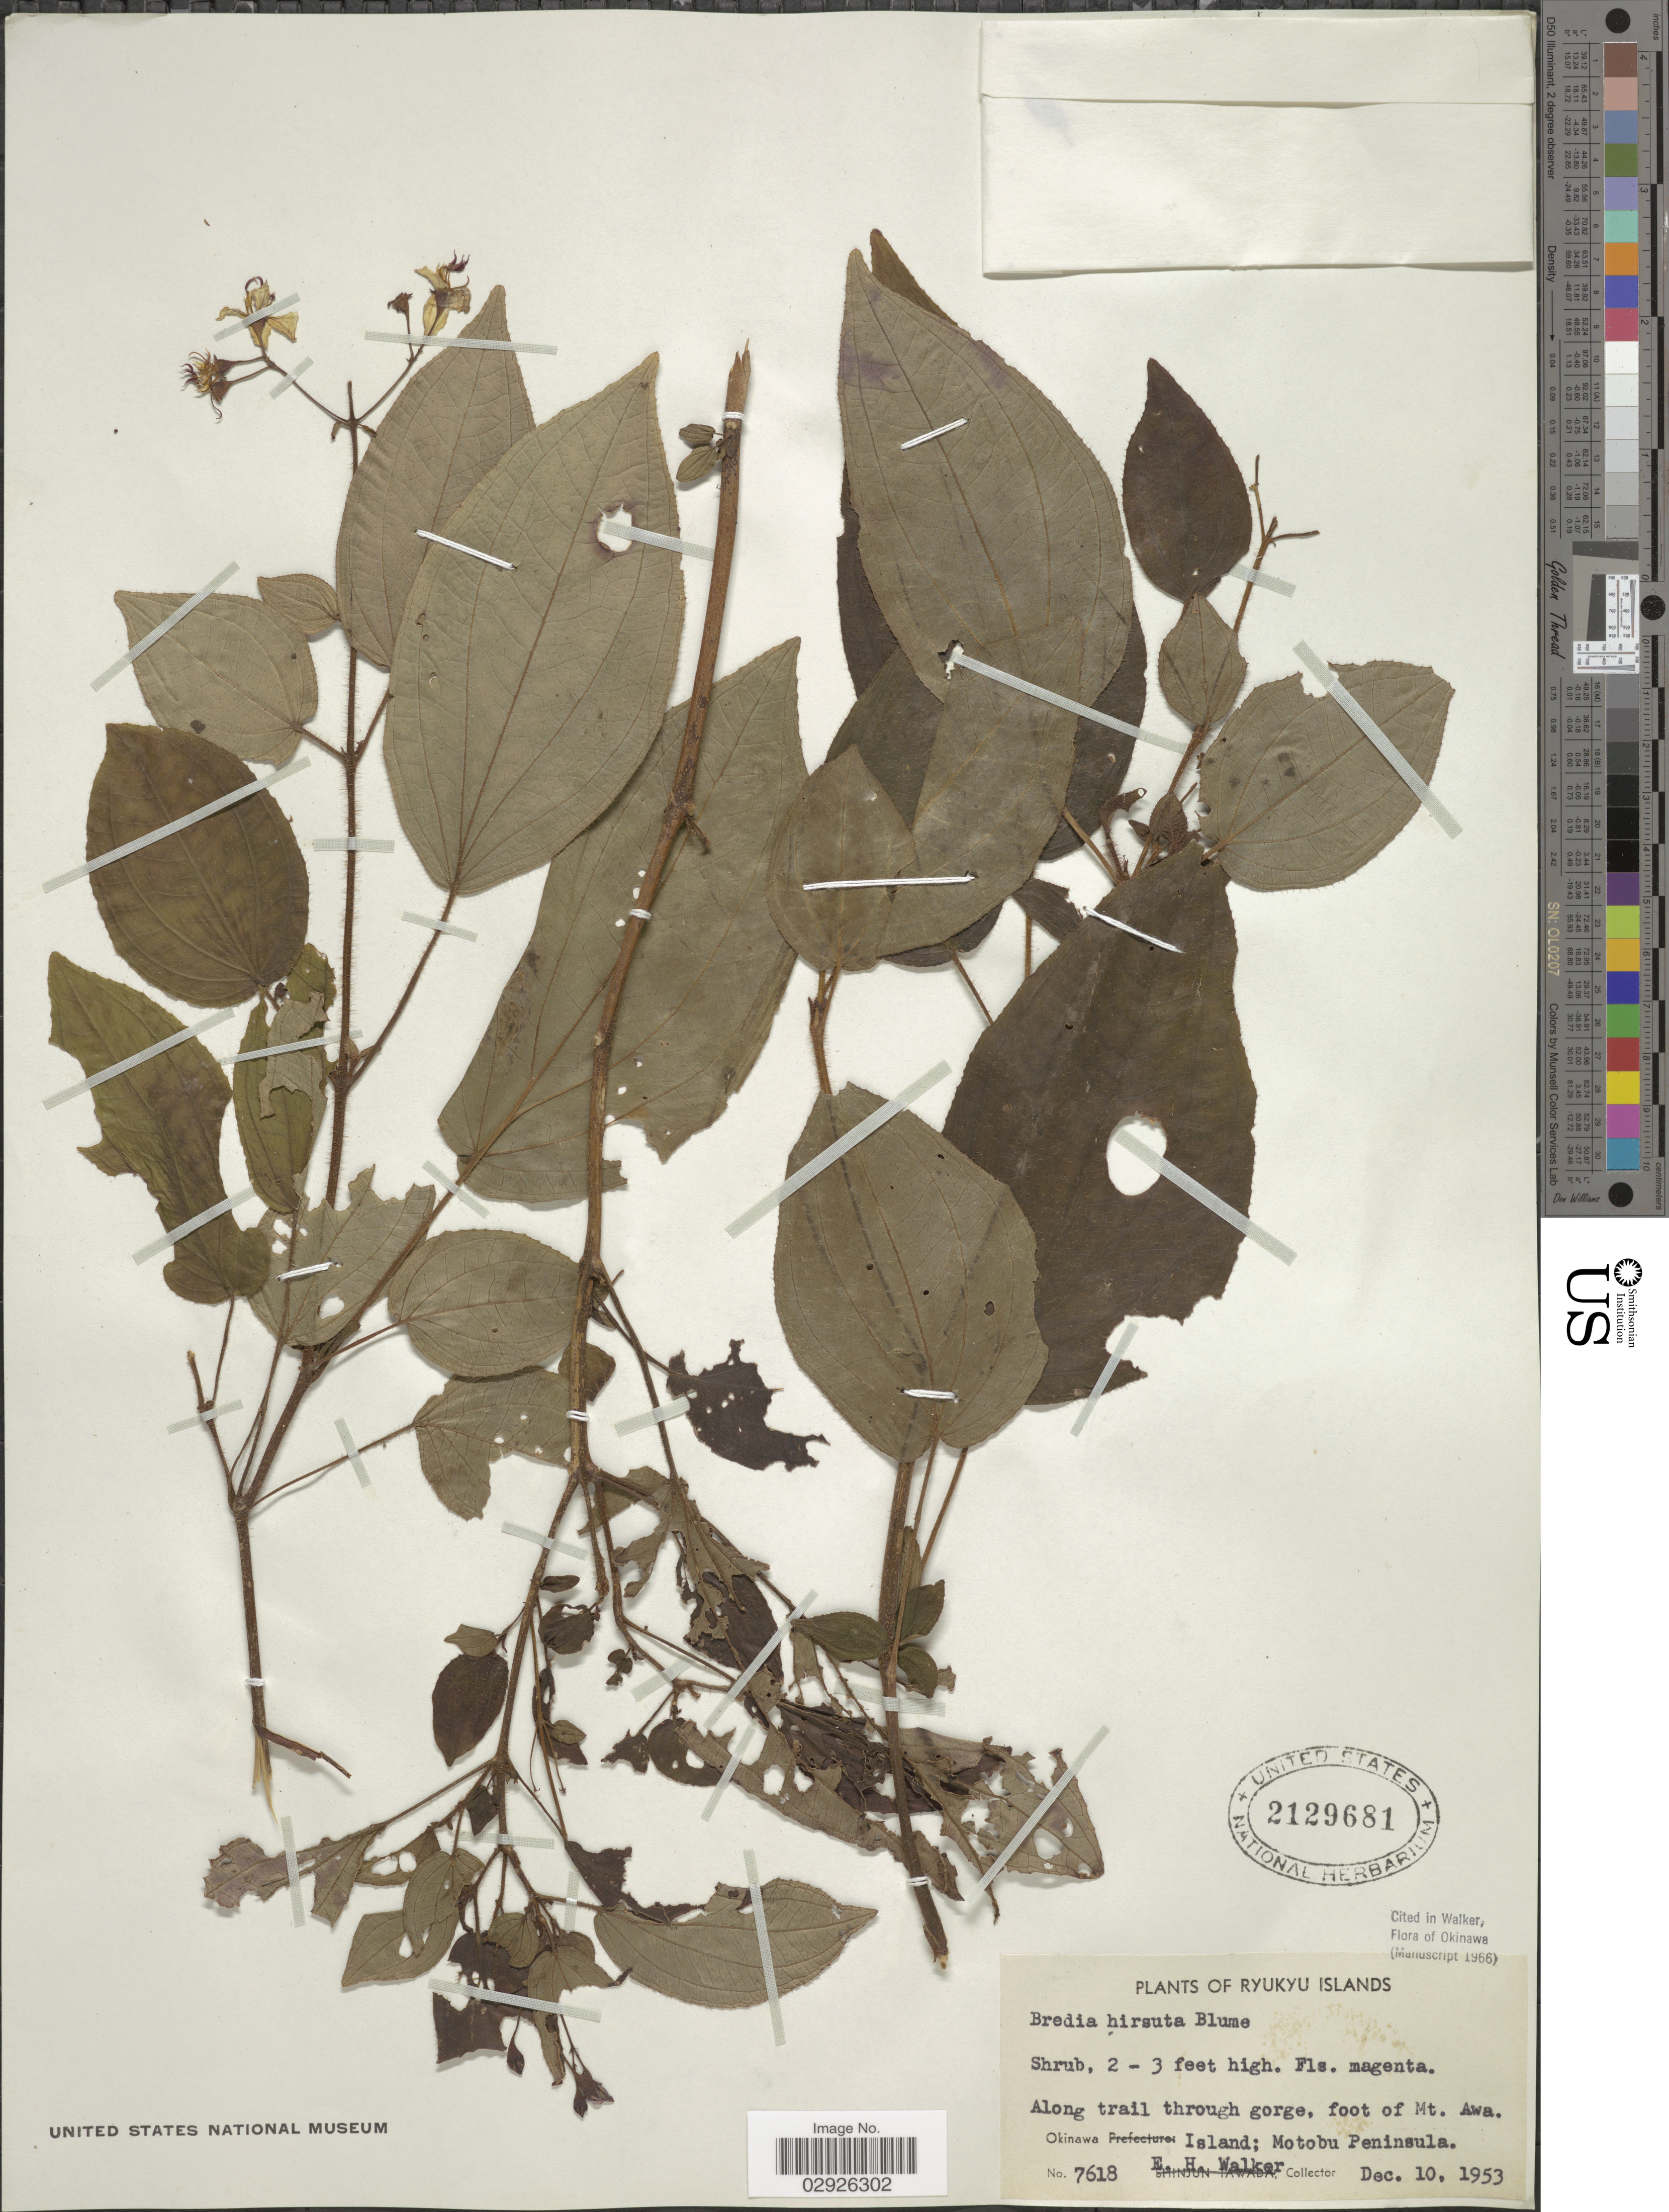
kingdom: Plantae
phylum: Tracheophyta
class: Magnoliopsida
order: Myrtales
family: Melastomataceae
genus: Bredia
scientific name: Bredia hirsuta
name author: Blume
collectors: E. H. Walker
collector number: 7618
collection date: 1953-12-10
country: Japan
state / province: Okinawa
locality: Ryukyu Islands, Along trail through gorge, foot of Mt. Awa. Okinawa Island; Motobu Peninsula.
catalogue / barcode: US 2129681